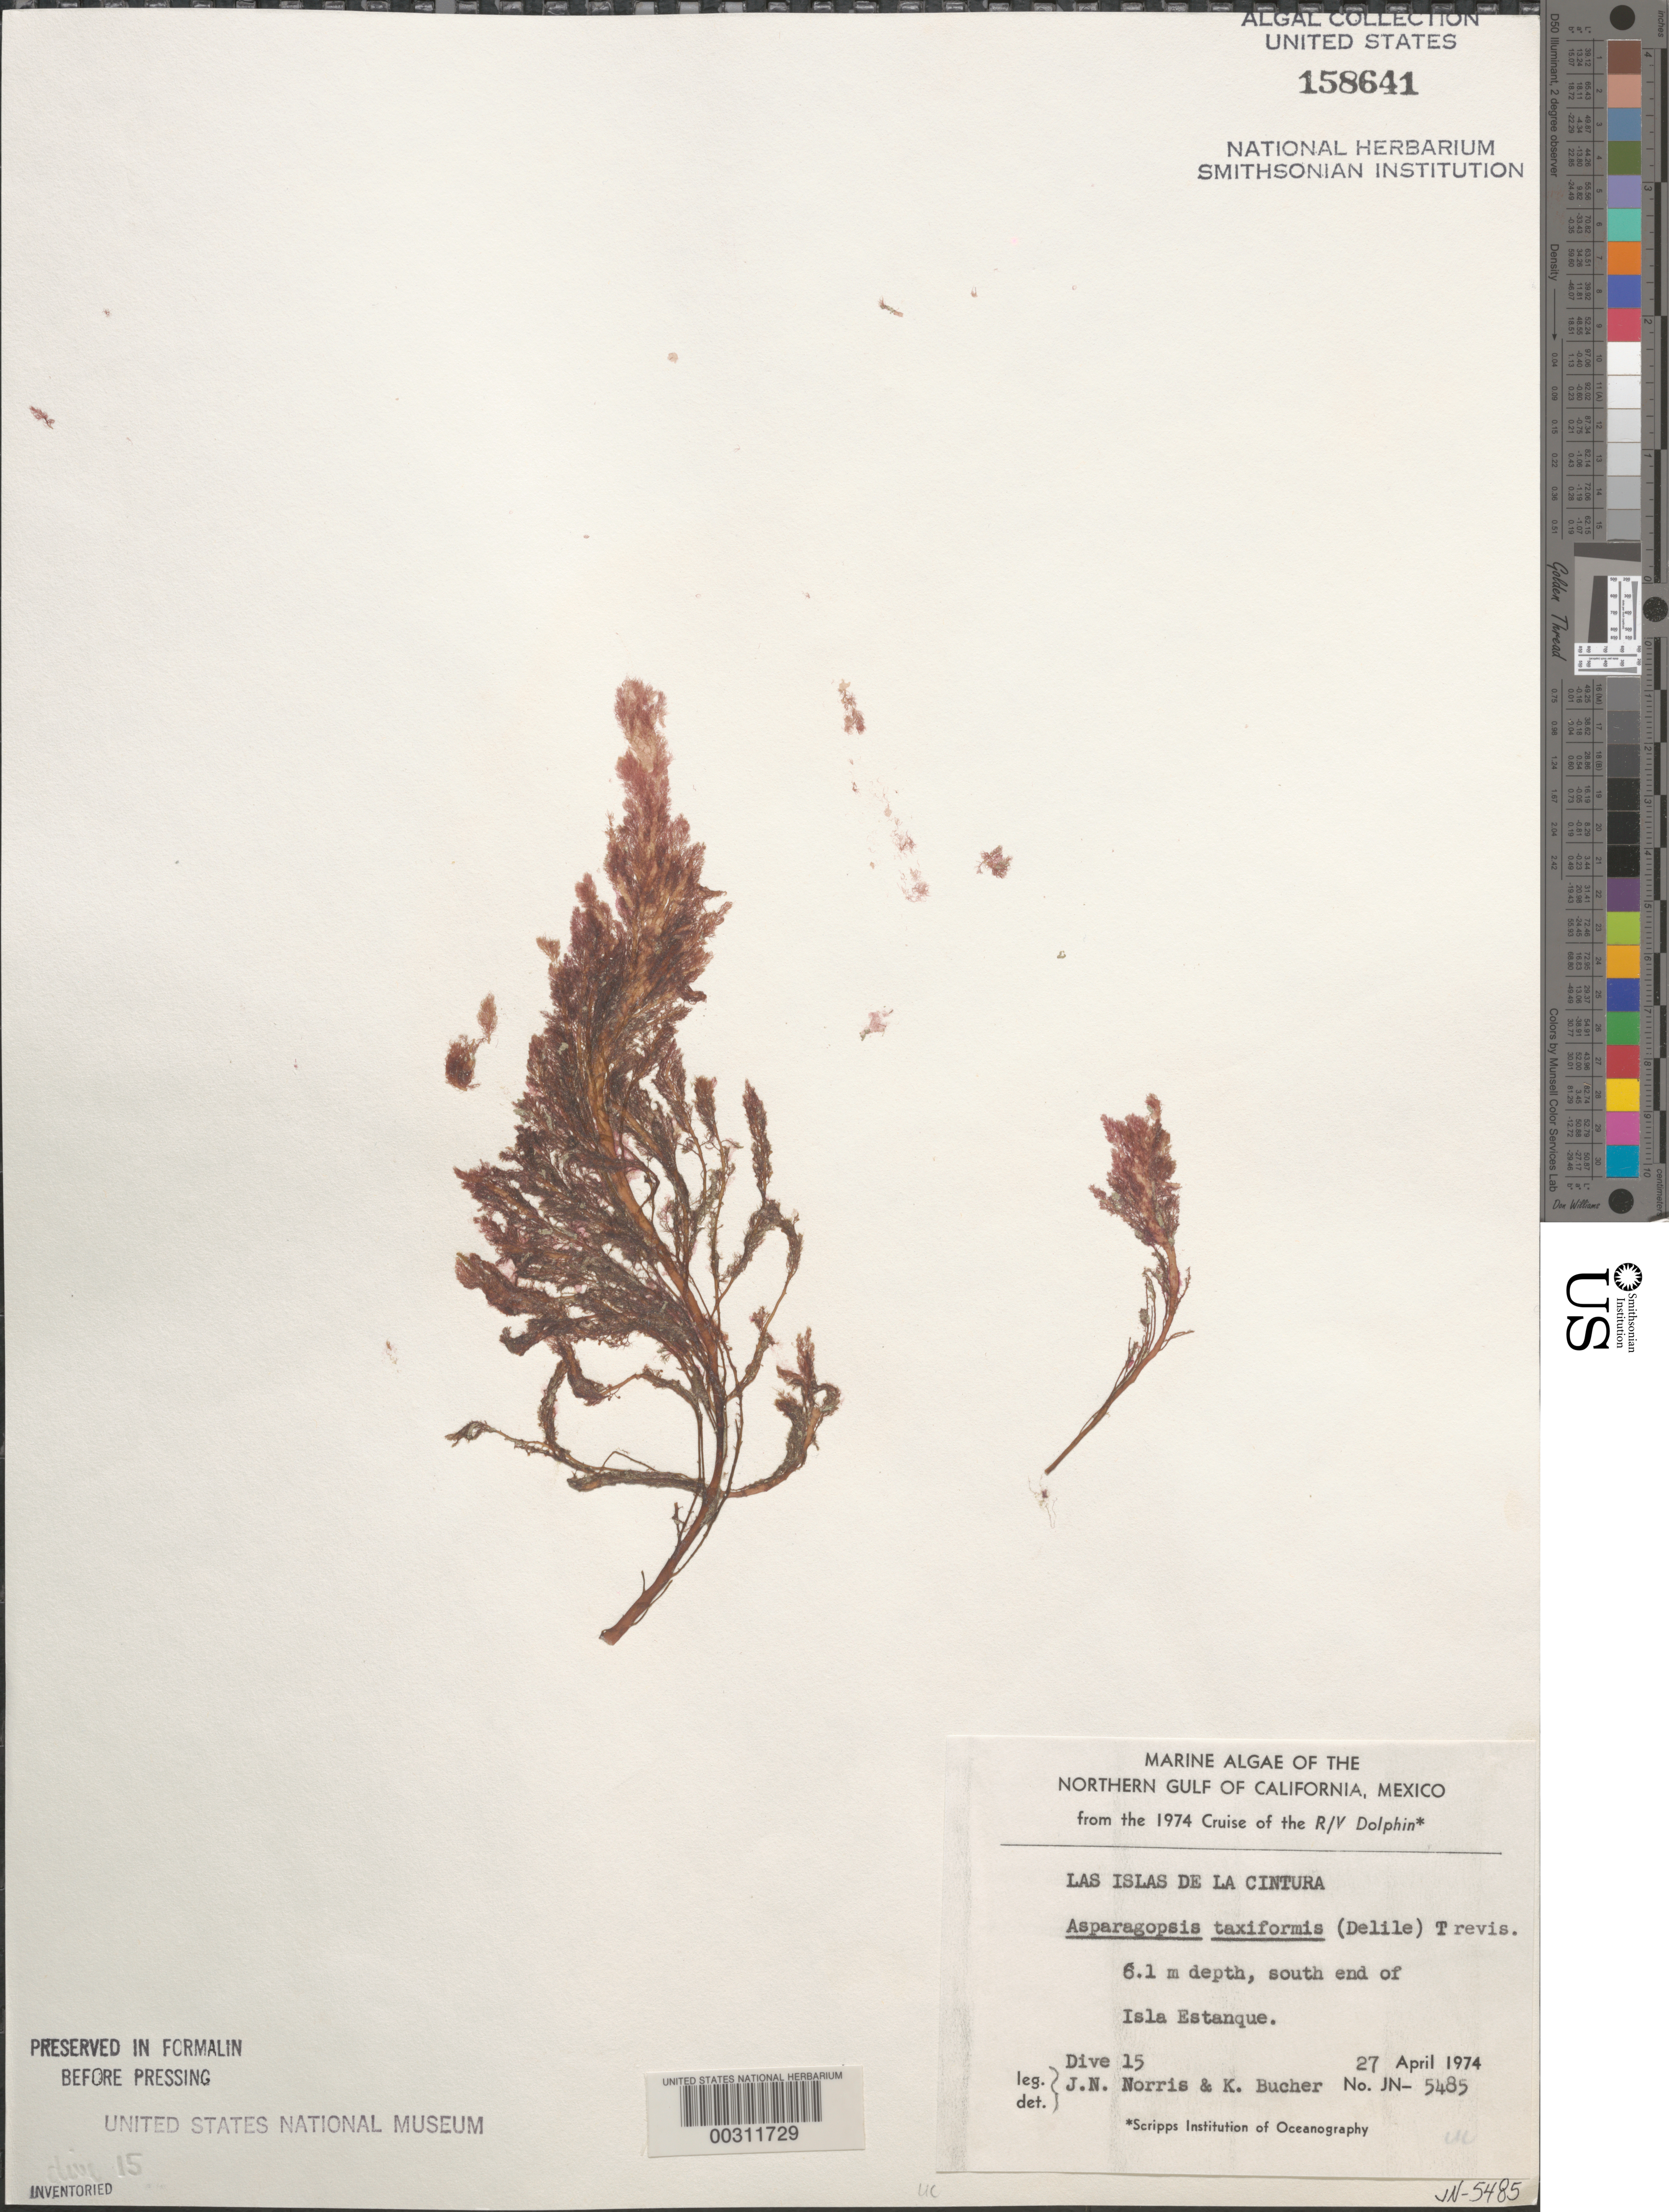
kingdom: Plantae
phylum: Rhodophyta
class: Florideophyceae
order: Bonnemaisoniales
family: Bonnemaisoniaceae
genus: Asparagopsis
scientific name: Asparagopsis taxiformis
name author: (Delile) Trevis.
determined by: Norris, J. N.; Bucher, K. E.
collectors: J. N. Norris & K. E. Bucher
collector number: JN-5485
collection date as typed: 27 Apr 1974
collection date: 1974-04-27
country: Mexico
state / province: Baja California Norte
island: Isla Estanque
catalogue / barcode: US 158641